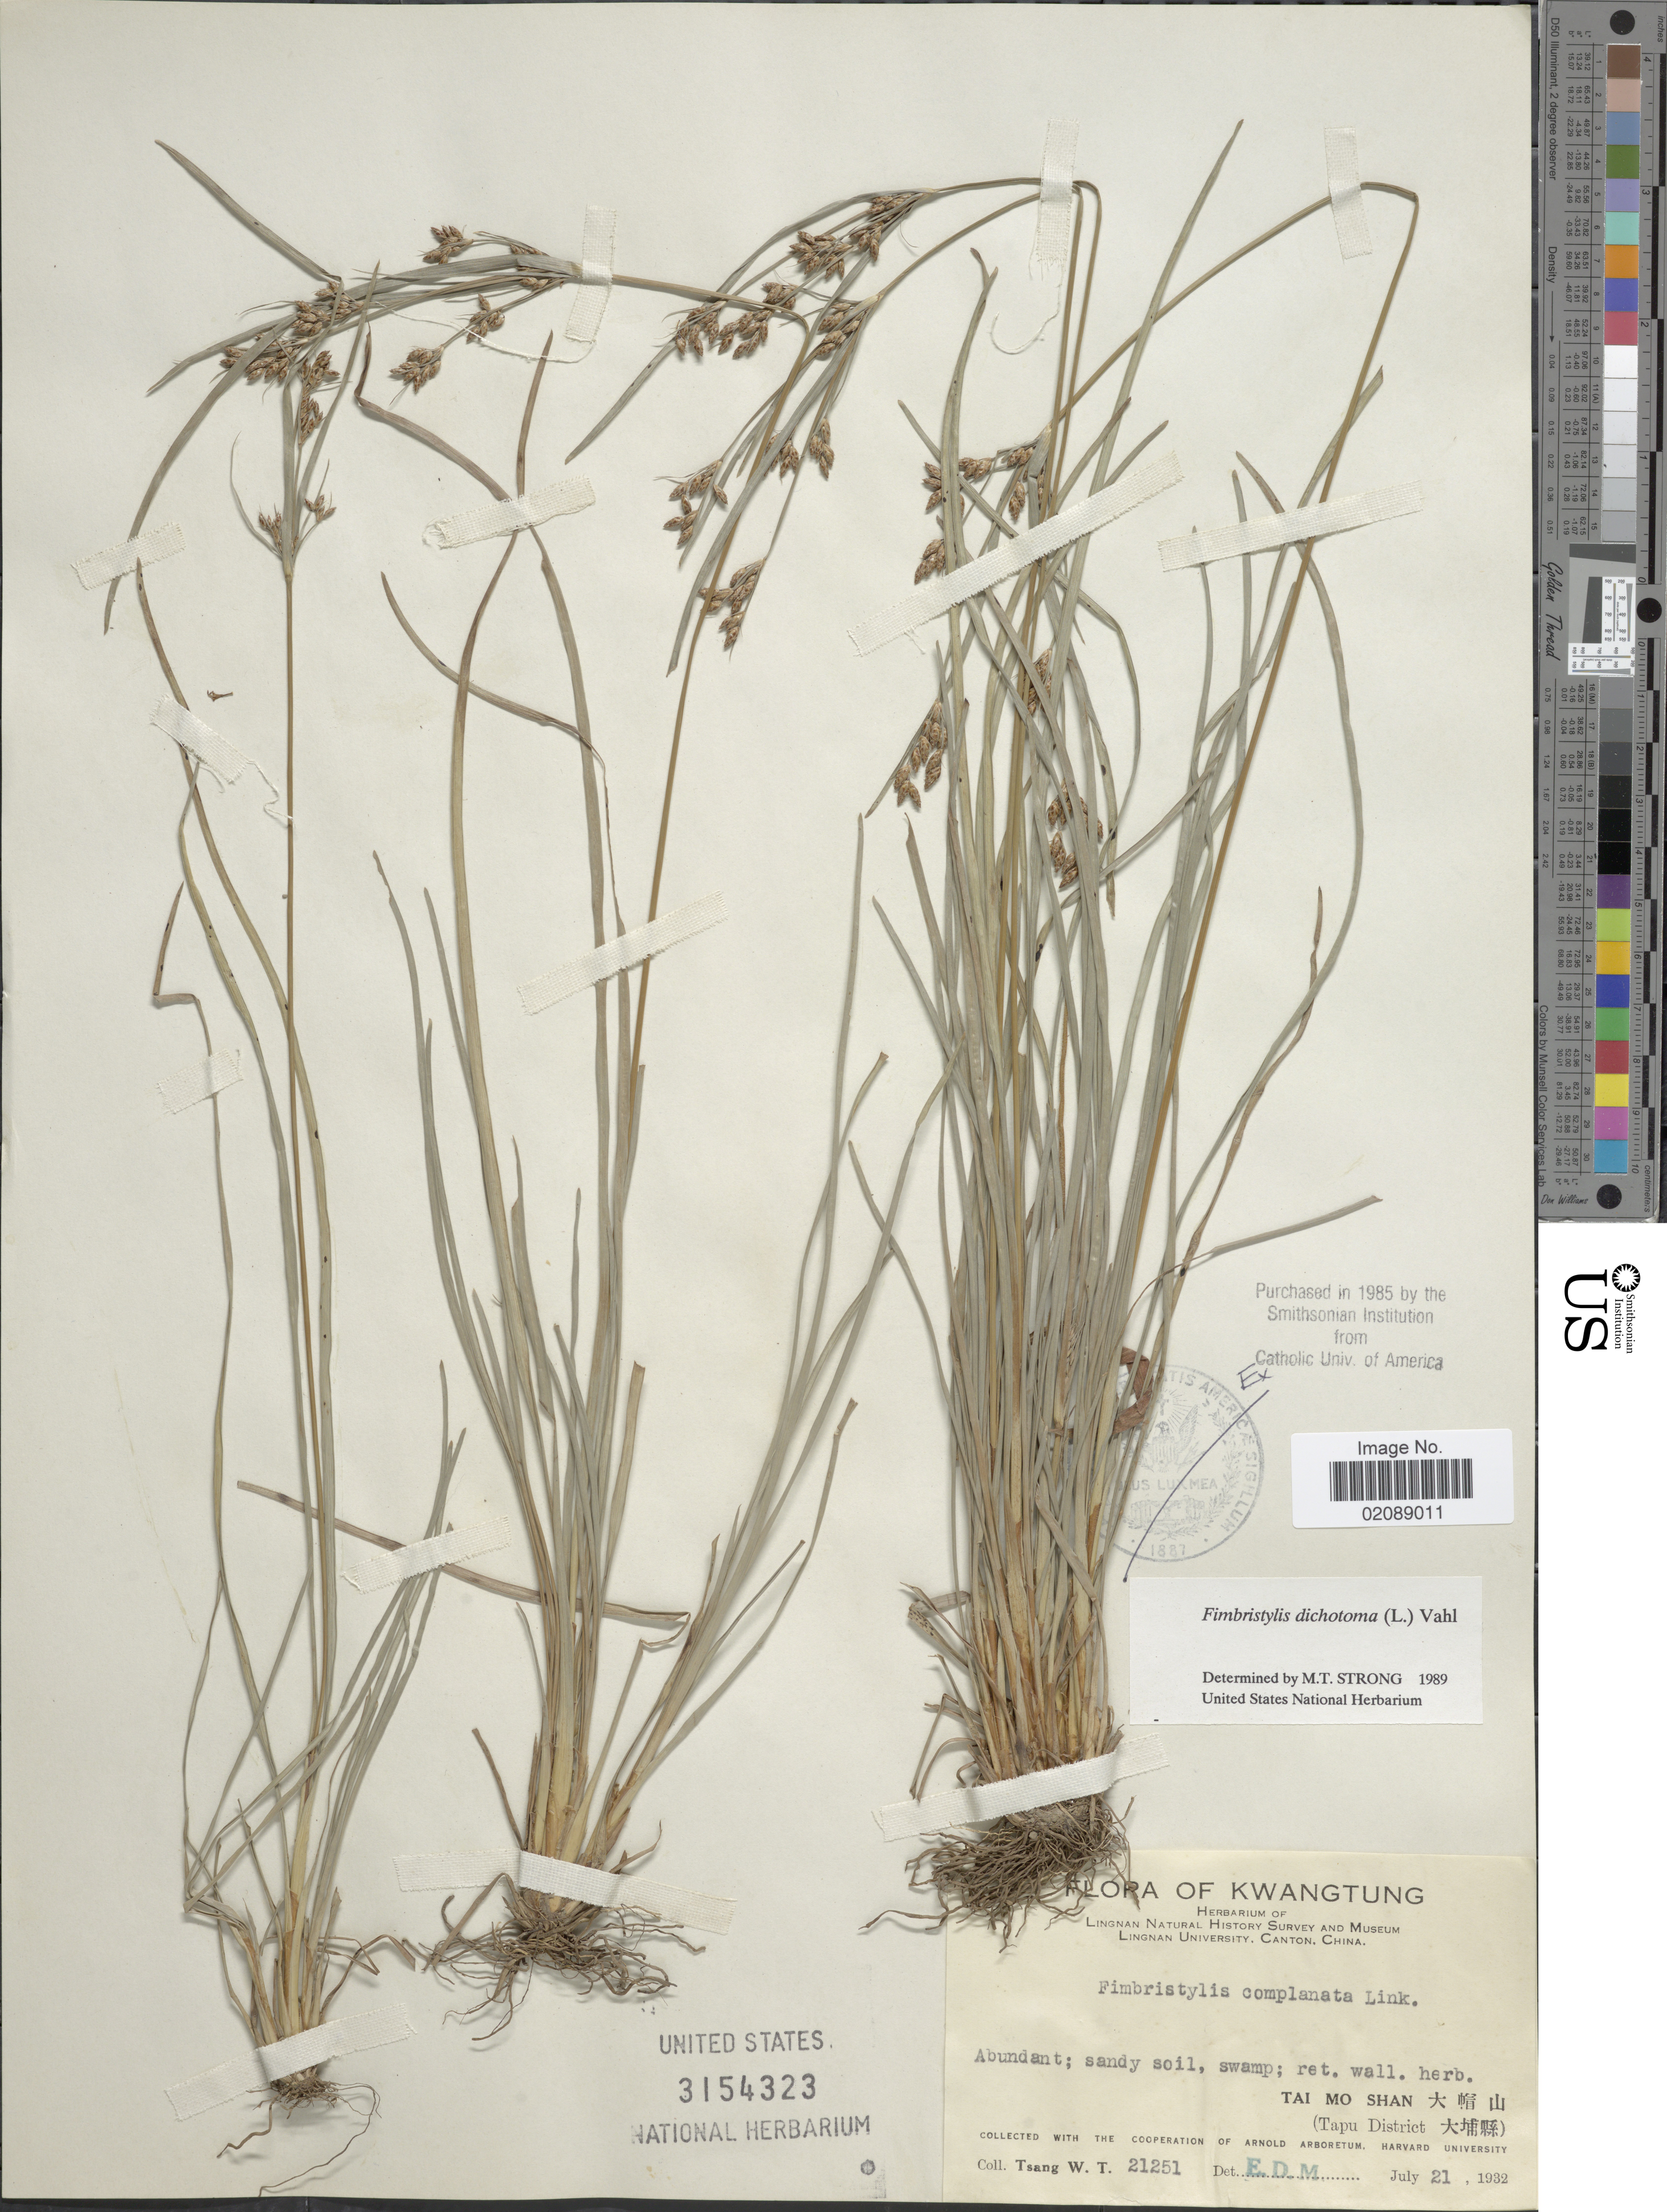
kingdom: Plantae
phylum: Tracheophyta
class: Liliopsida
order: Poales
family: Cyperaceae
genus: Fimbristylis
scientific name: Fimbristylis dichotoma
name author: (L.) Vahl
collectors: W. T. Tsang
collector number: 21251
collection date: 1932-07-21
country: China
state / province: Guangdong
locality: Kwangtung, Tai Mo Shan (Tapu District)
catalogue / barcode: US 3154323